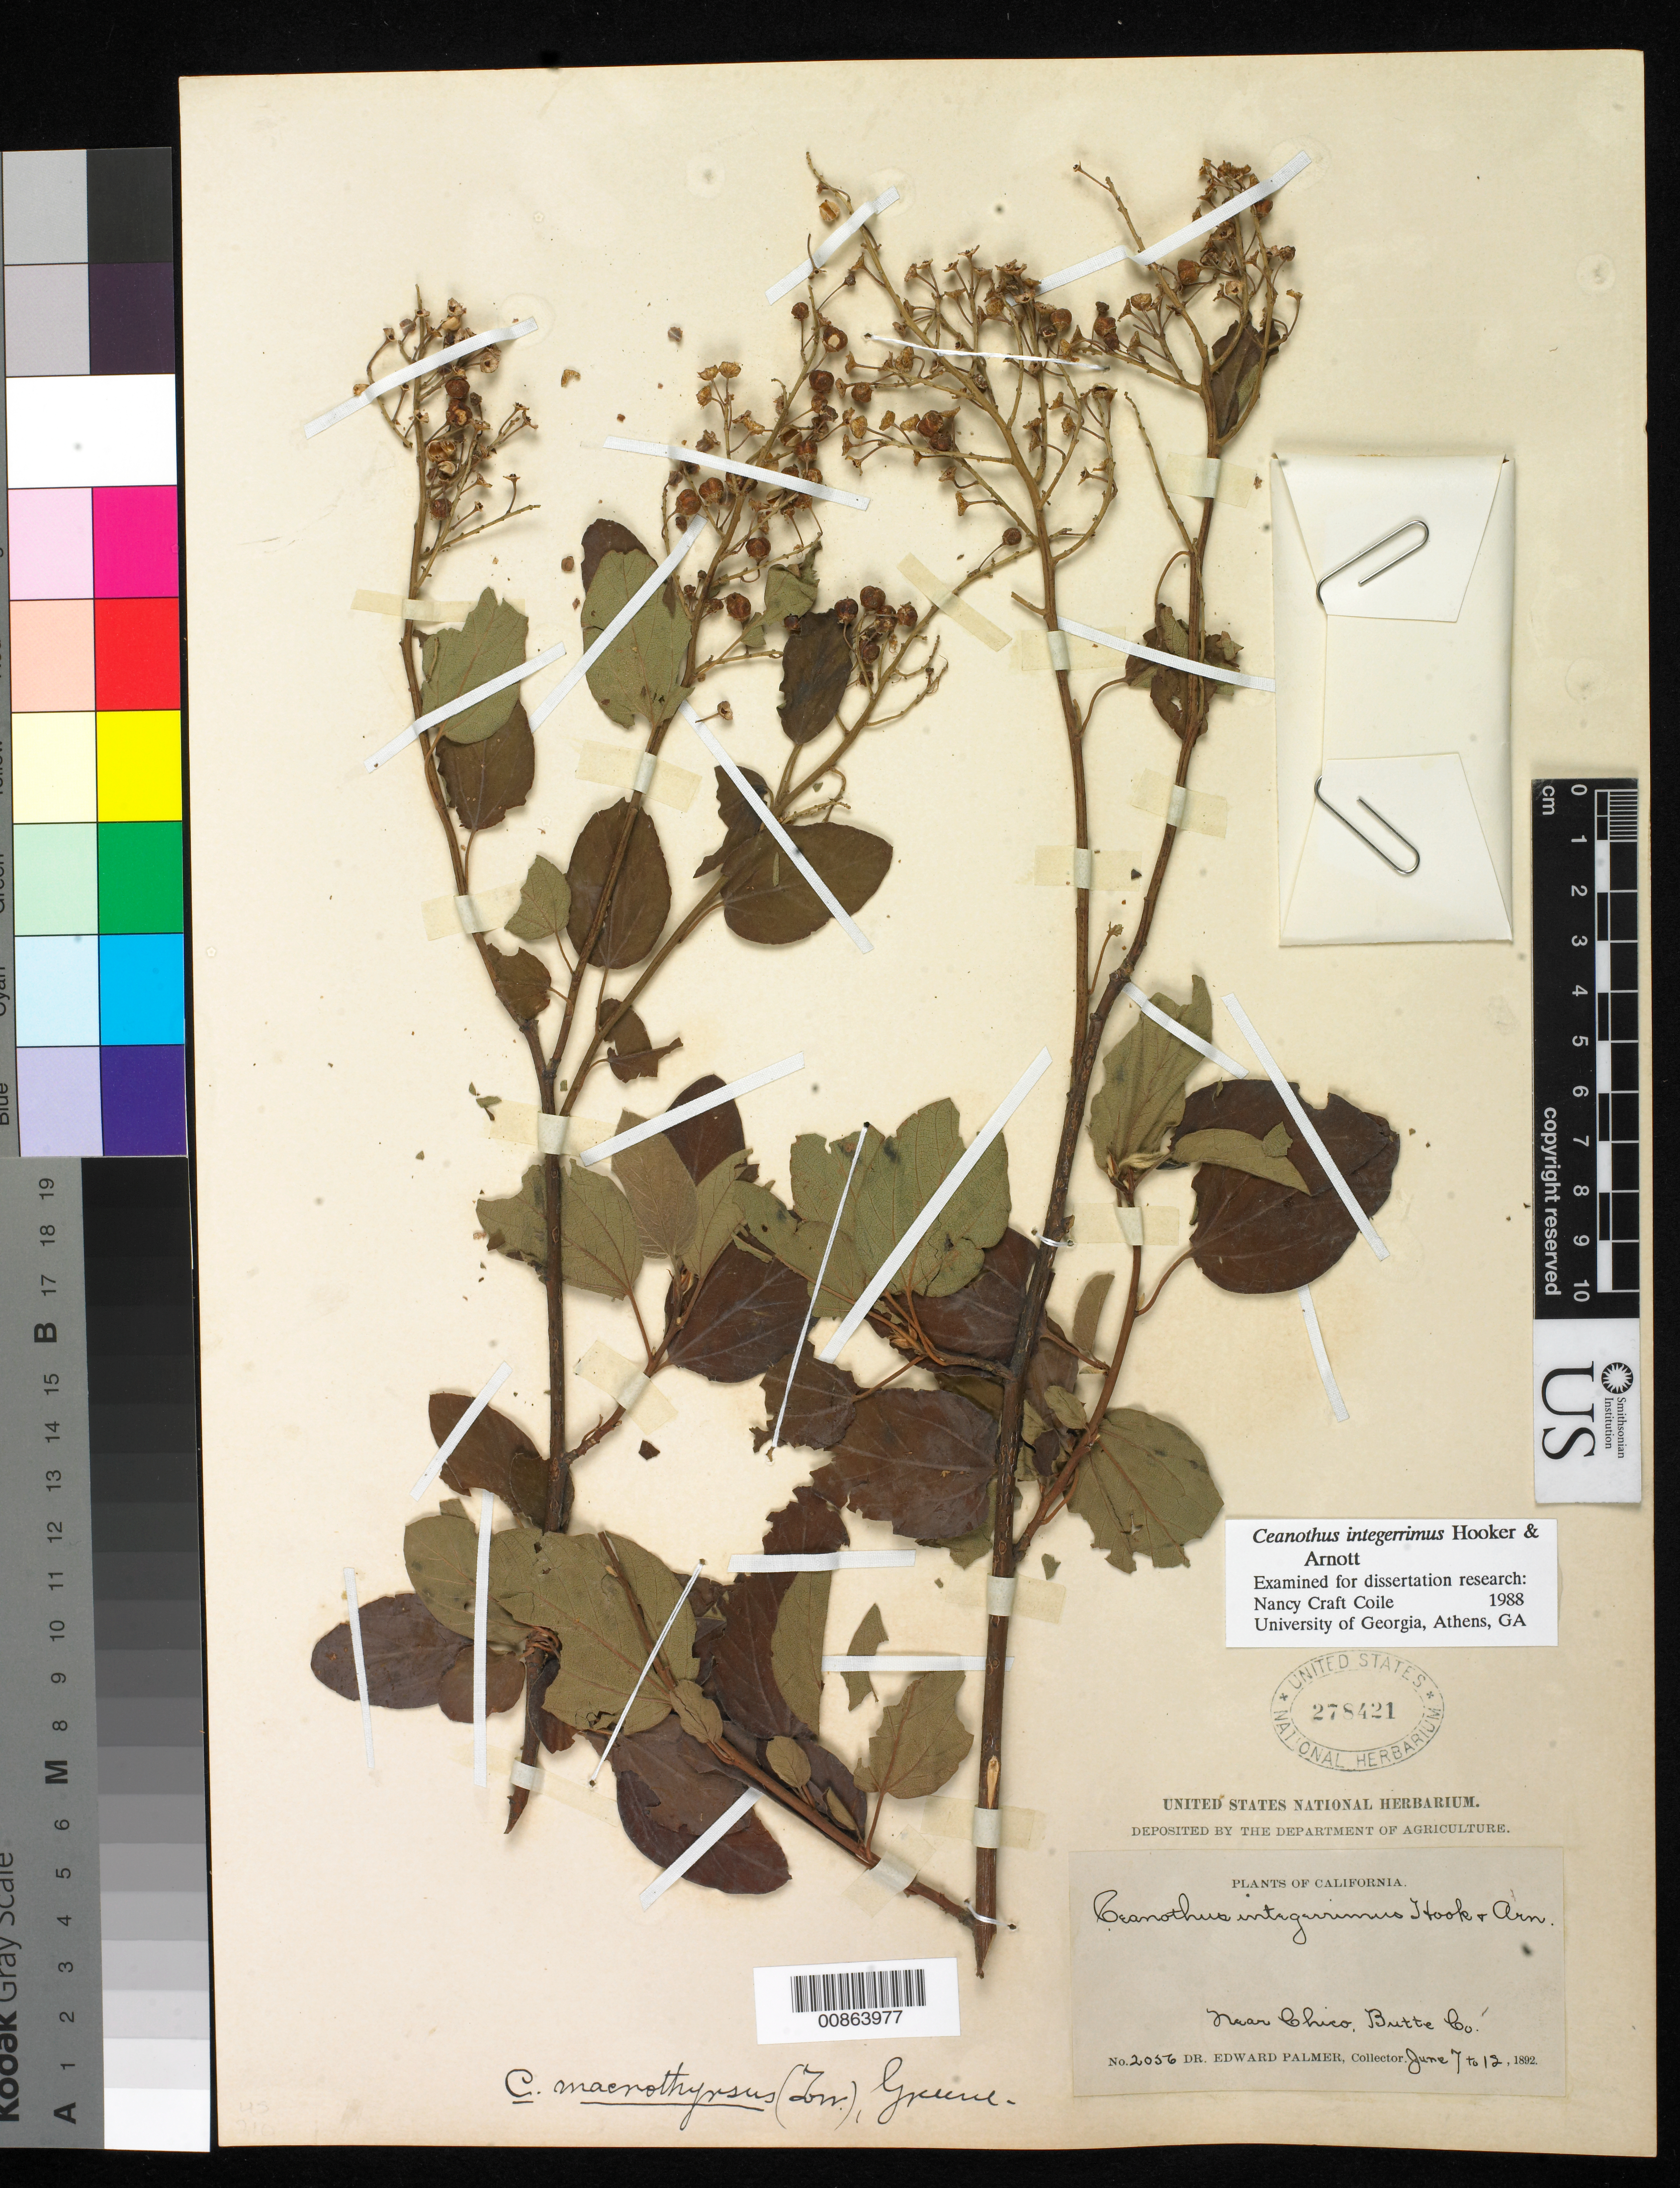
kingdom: Plantae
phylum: Tracheophyta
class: Magnoliopsida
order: Rosales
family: Rhamnaceae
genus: Ceanothus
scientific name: Ceanothus integerrimus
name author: Hook. & Arn.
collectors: E. Palmer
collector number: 2056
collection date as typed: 07 Jun 1892 to 12 Jun 1892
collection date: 1892-06-07/1892-06-12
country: United States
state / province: California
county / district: Butte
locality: Near Chico, Butte County, California.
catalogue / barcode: US 278421